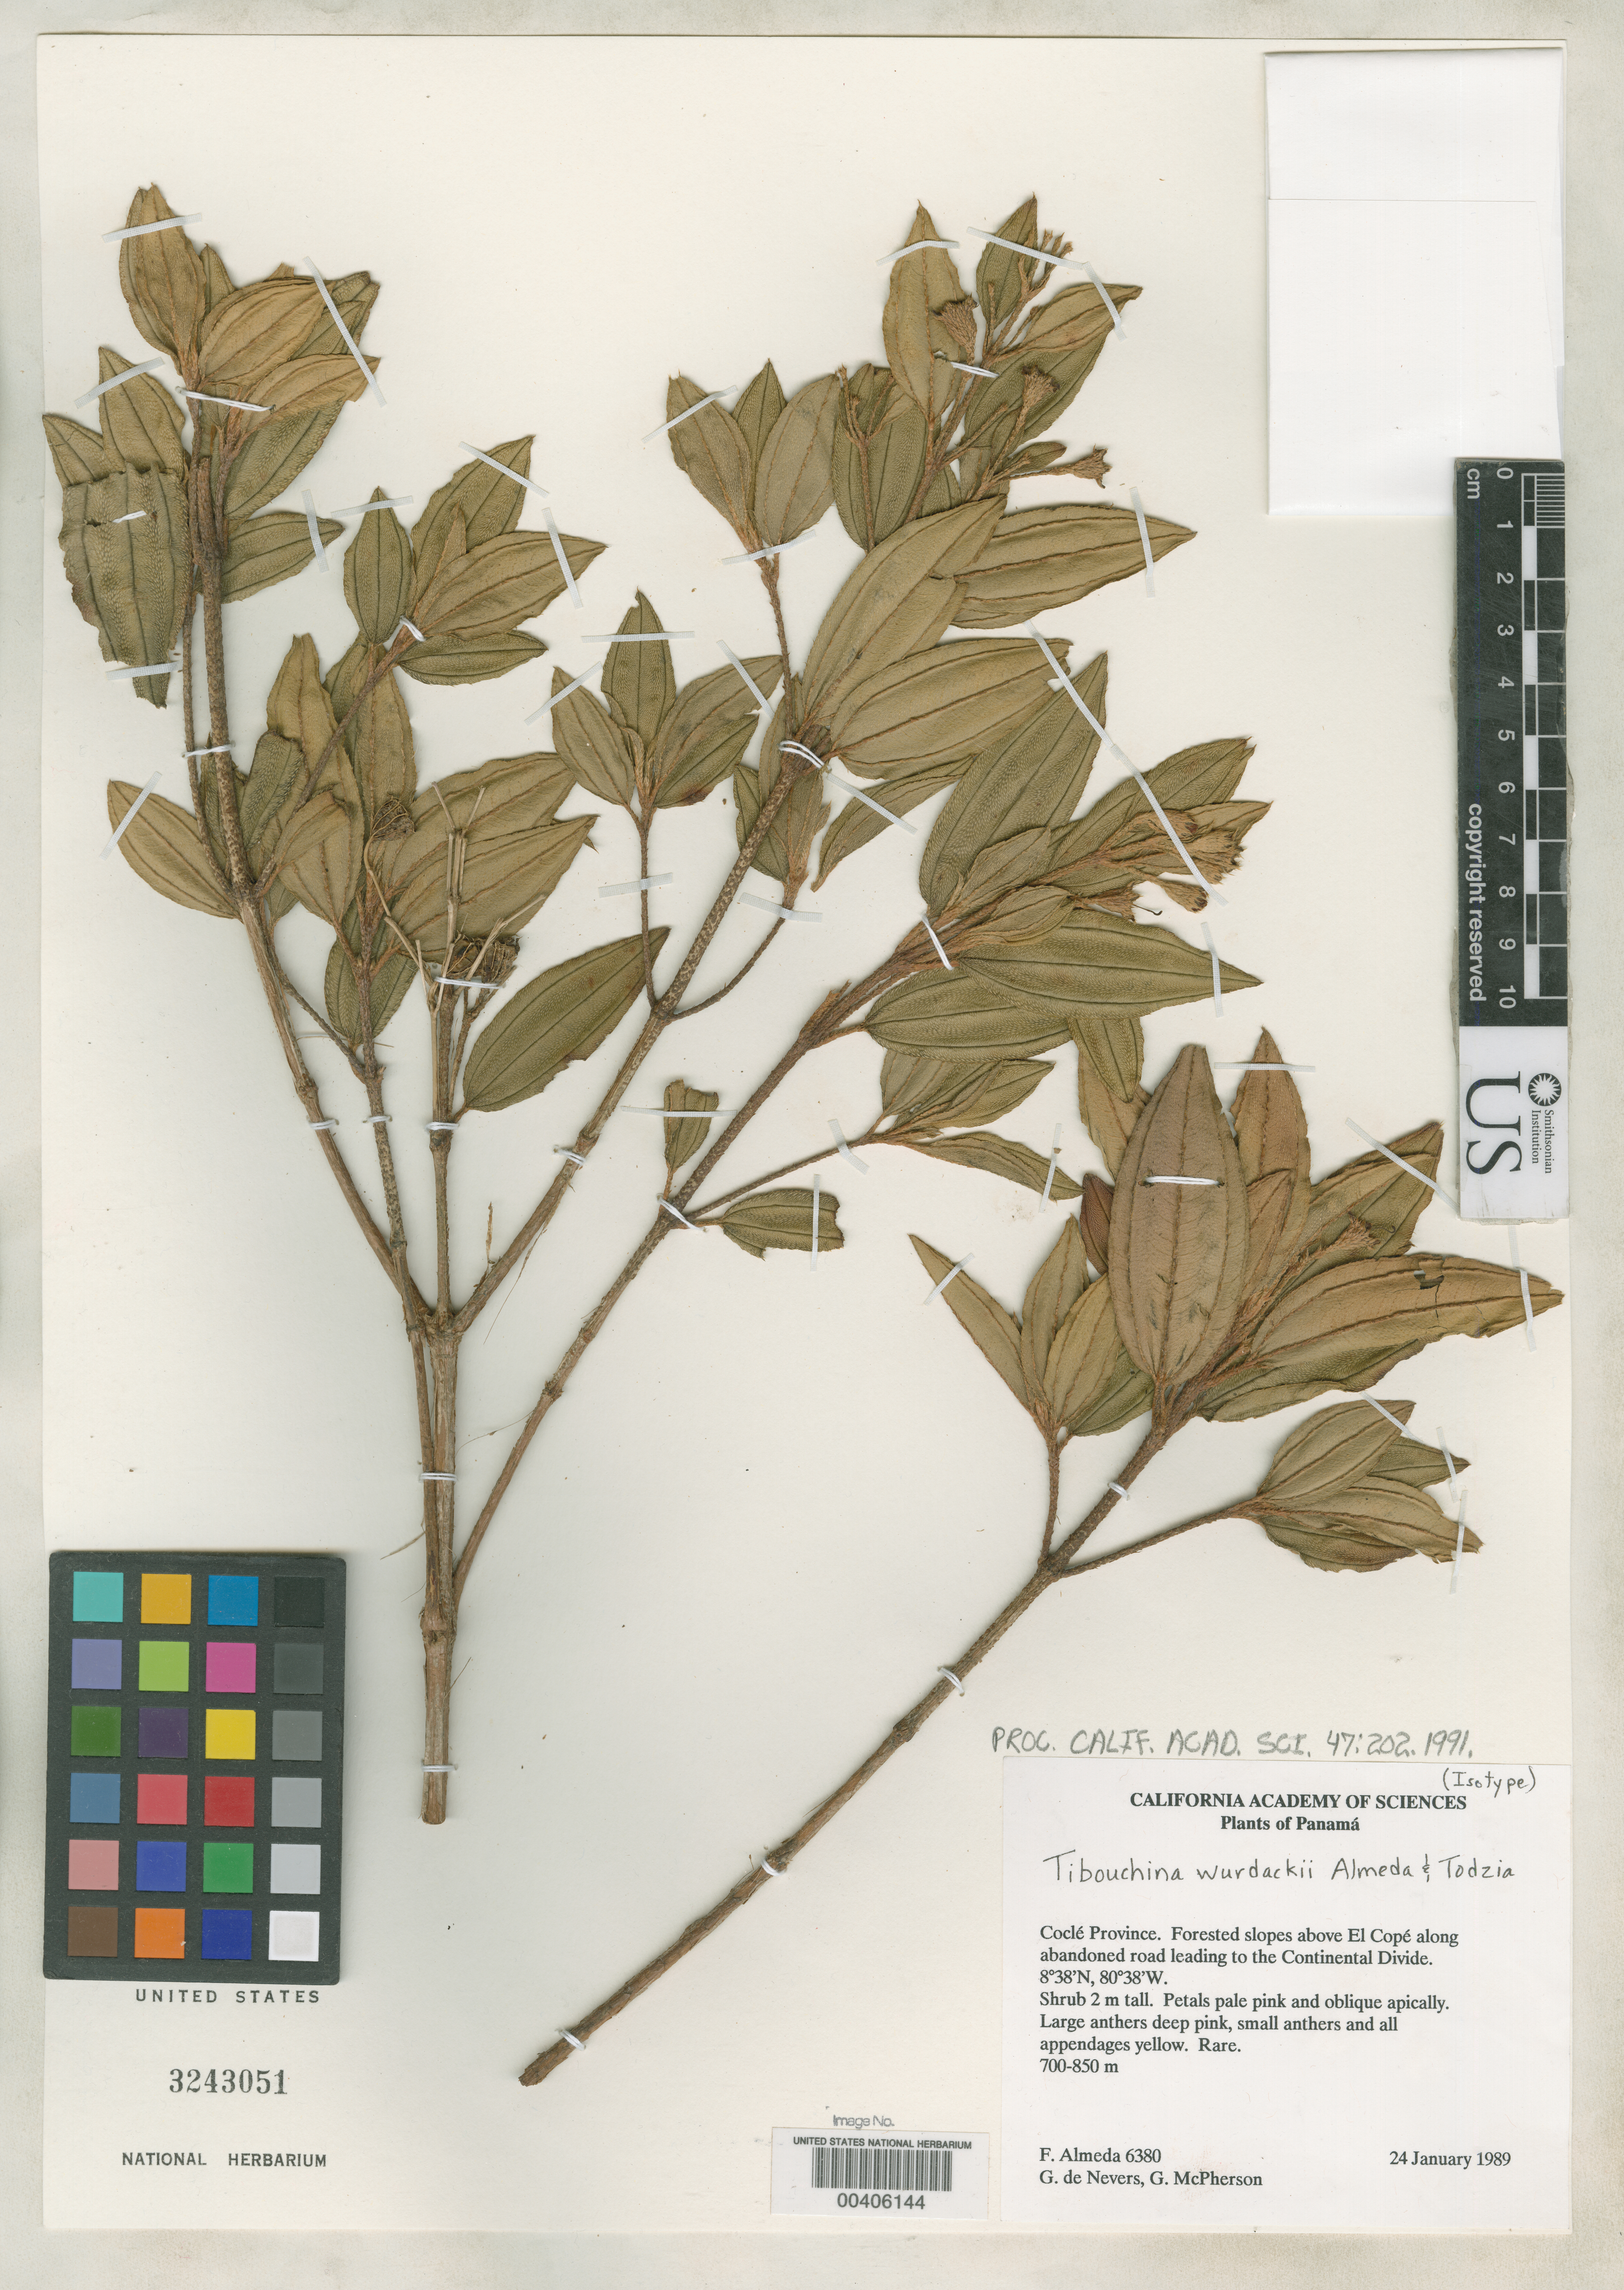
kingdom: Plantae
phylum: Tracheophyta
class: Magnoliopsida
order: Myrtales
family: Melastomataceae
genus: Tibouchina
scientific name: Tibouchina wurdackii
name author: Almeda & Todzia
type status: Isotype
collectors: F. Almeda, G. C. de Nevers & G. D. McPherson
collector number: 6380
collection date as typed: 24 Jan 1989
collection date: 1989-01-24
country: Panama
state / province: Coclé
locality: Slopes above El Cope along abandoned road leading to Continental Divide.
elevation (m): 700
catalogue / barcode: US 3243051